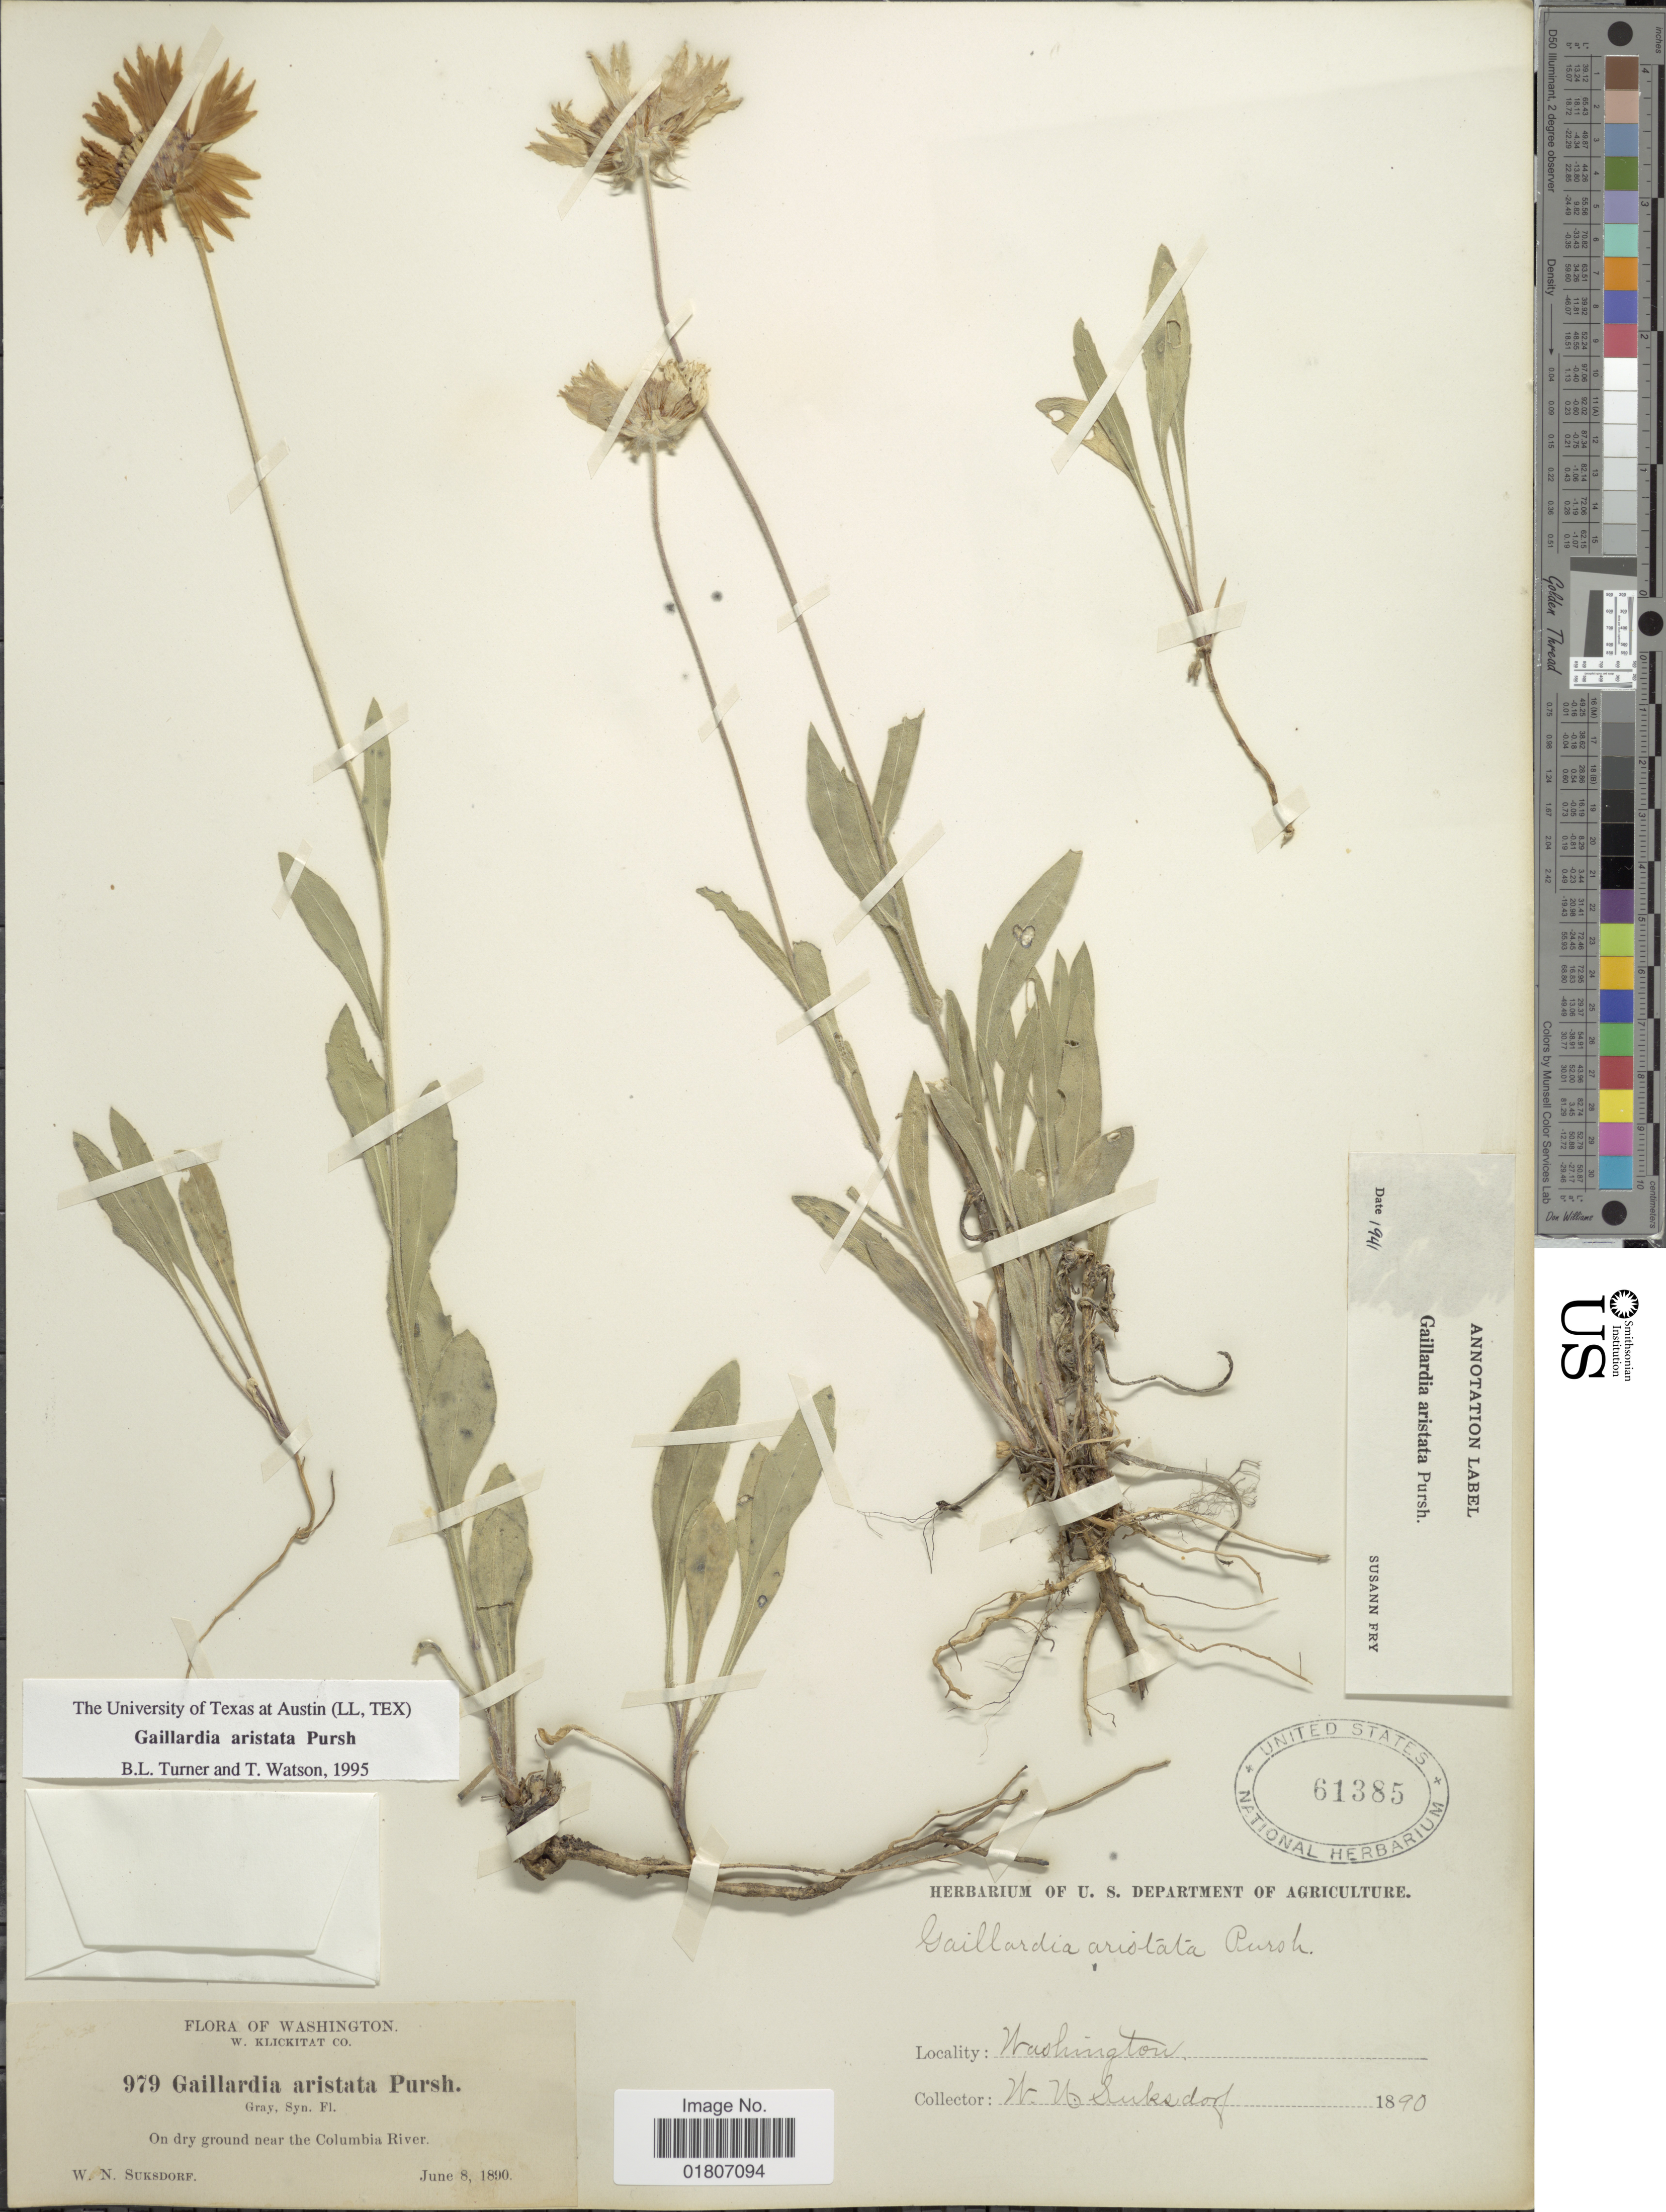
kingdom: Plantae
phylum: Tracheophyta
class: Magnoliopsida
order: Asterales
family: Asteraceae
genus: Gaillardia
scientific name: Gaillardia aristata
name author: Pursh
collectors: W. N. Suksdorf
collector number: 979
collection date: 1890-06-08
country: United States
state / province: Washington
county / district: Klickitat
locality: W. Klickitat Co. near the Columbia River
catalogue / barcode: US 61385